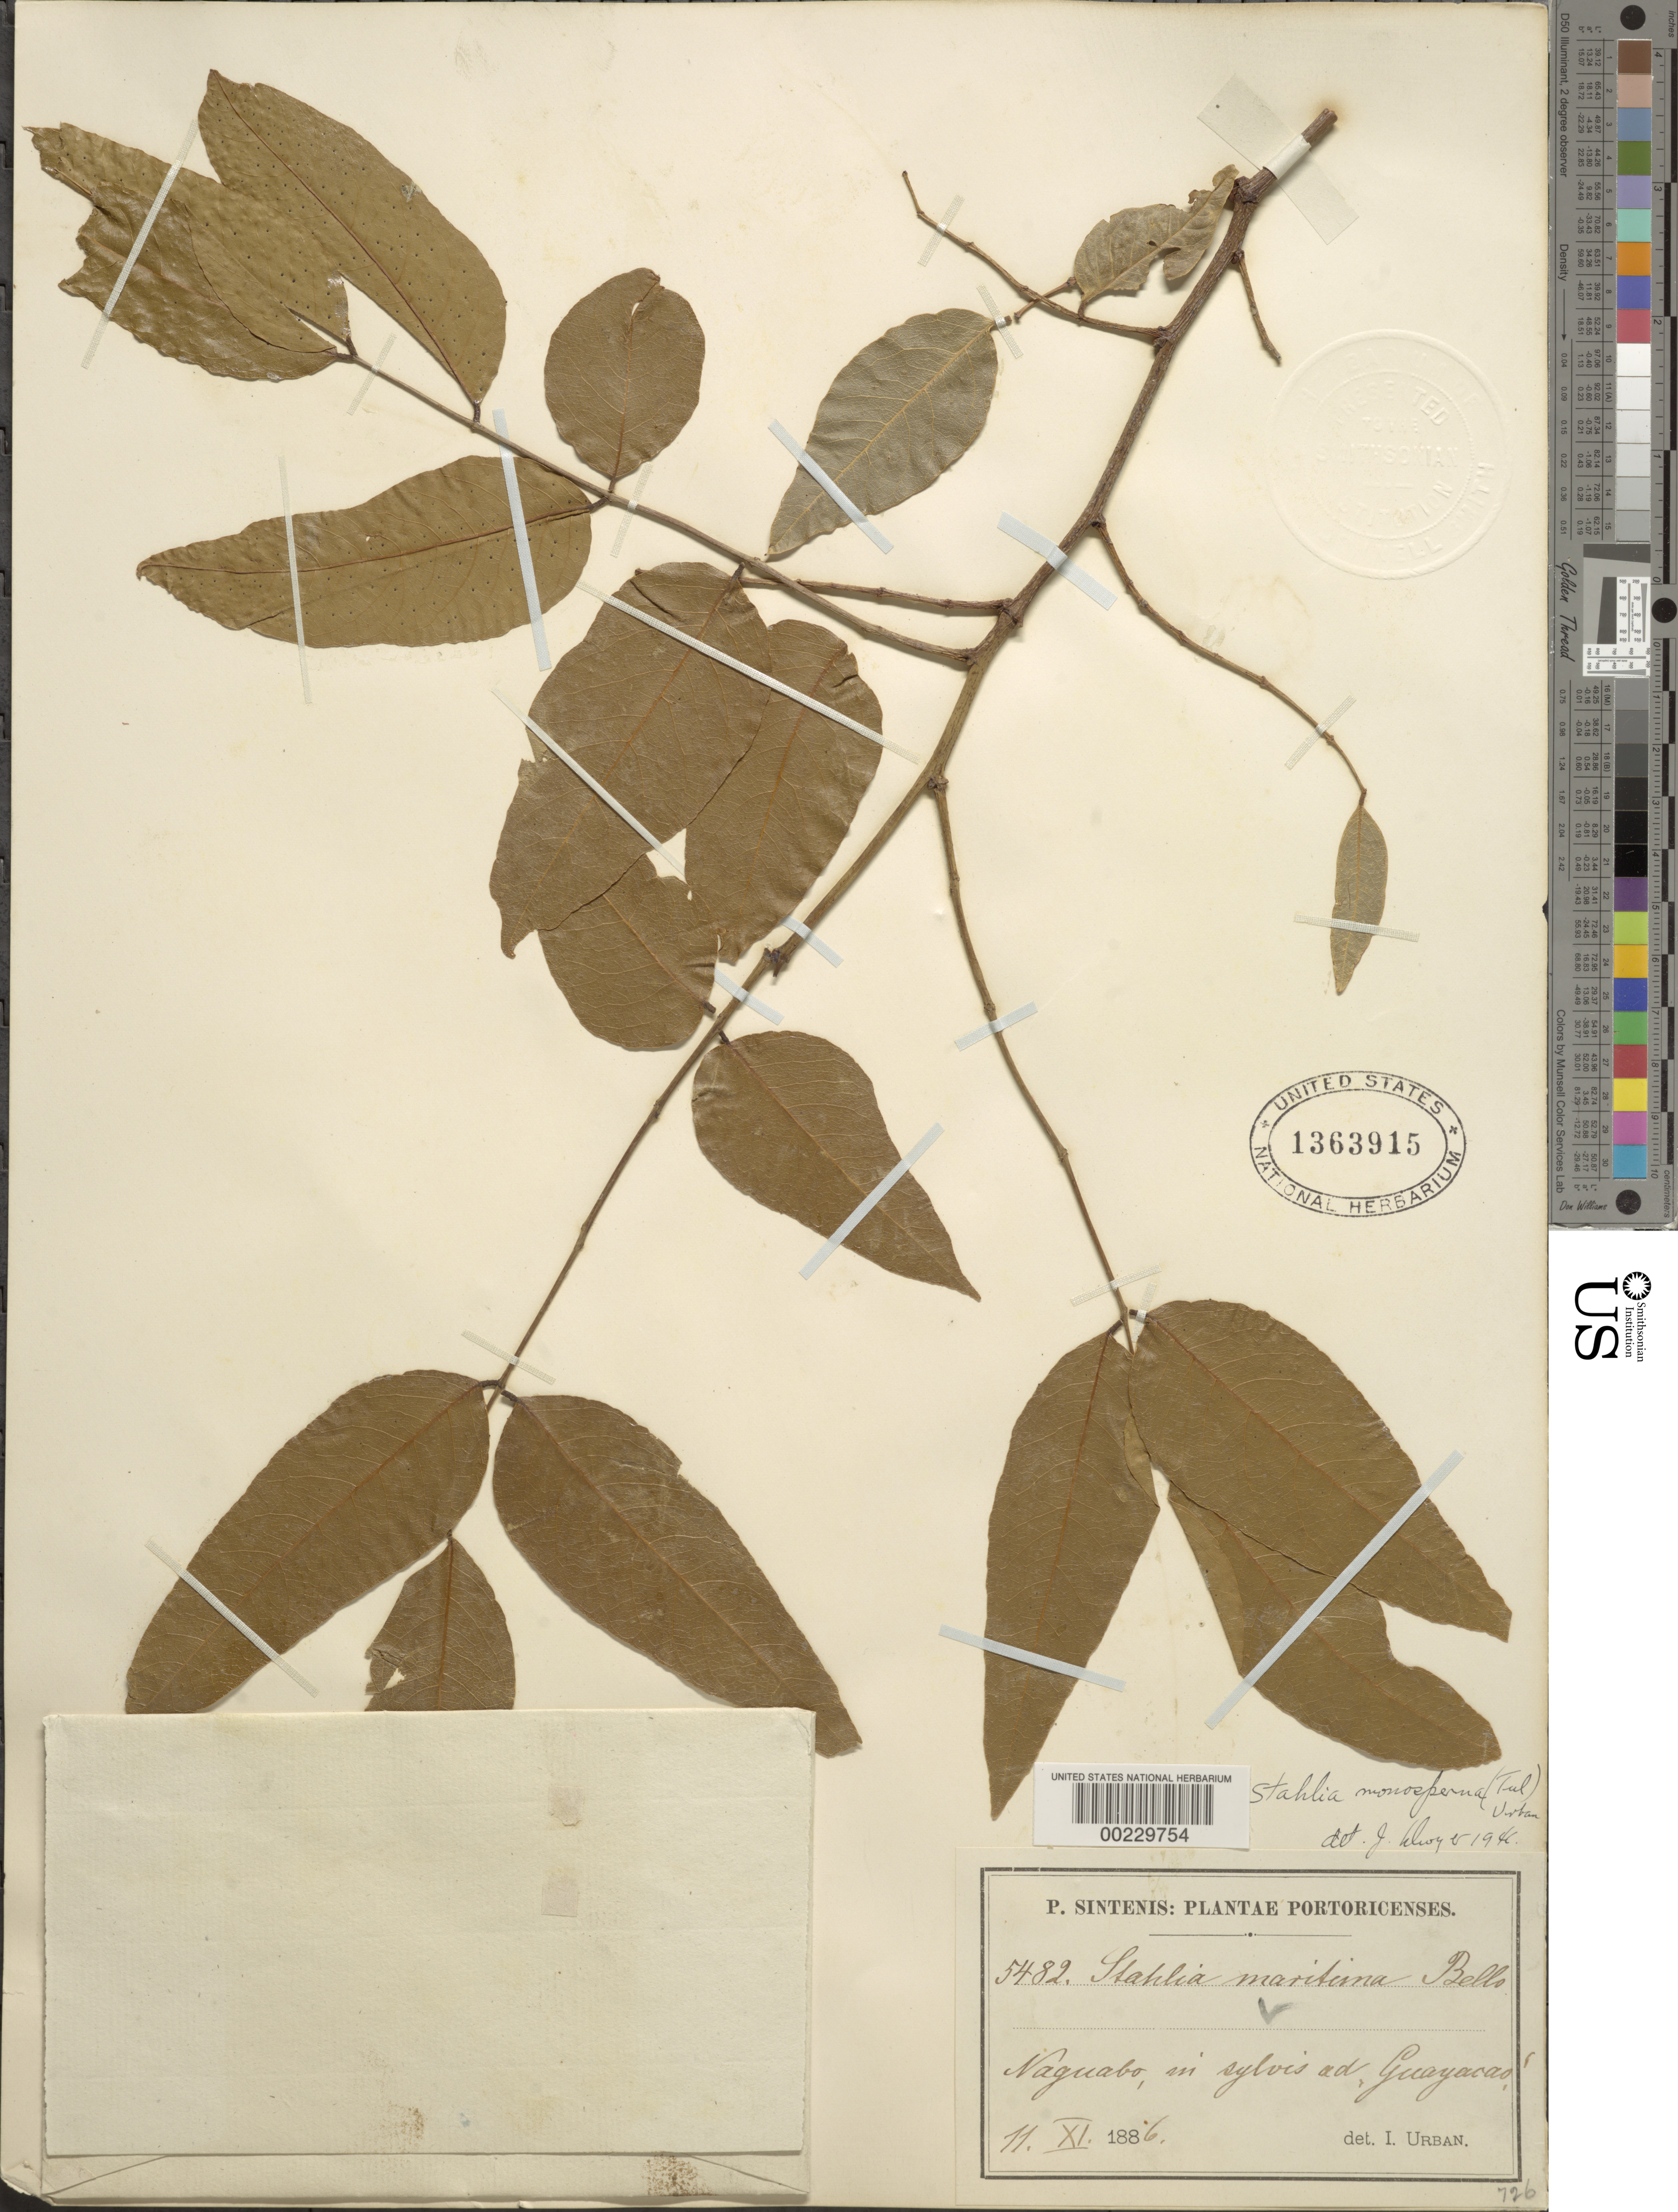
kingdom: Plantae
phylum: Tracheophyta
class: Magnoliopsida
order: Fabales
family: Fabaceae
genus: Libidibia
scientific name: Libidibia monosperma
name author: (Tul.) Gagnon & G.P. Lewis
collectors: P. Sintenis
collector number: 5482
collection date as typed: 11 Nov 1886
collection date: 1886-11-11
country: Puerto Rico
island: Greater Antilles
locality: Naguabo, guayacan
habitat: Woods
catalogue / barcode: US 1363915